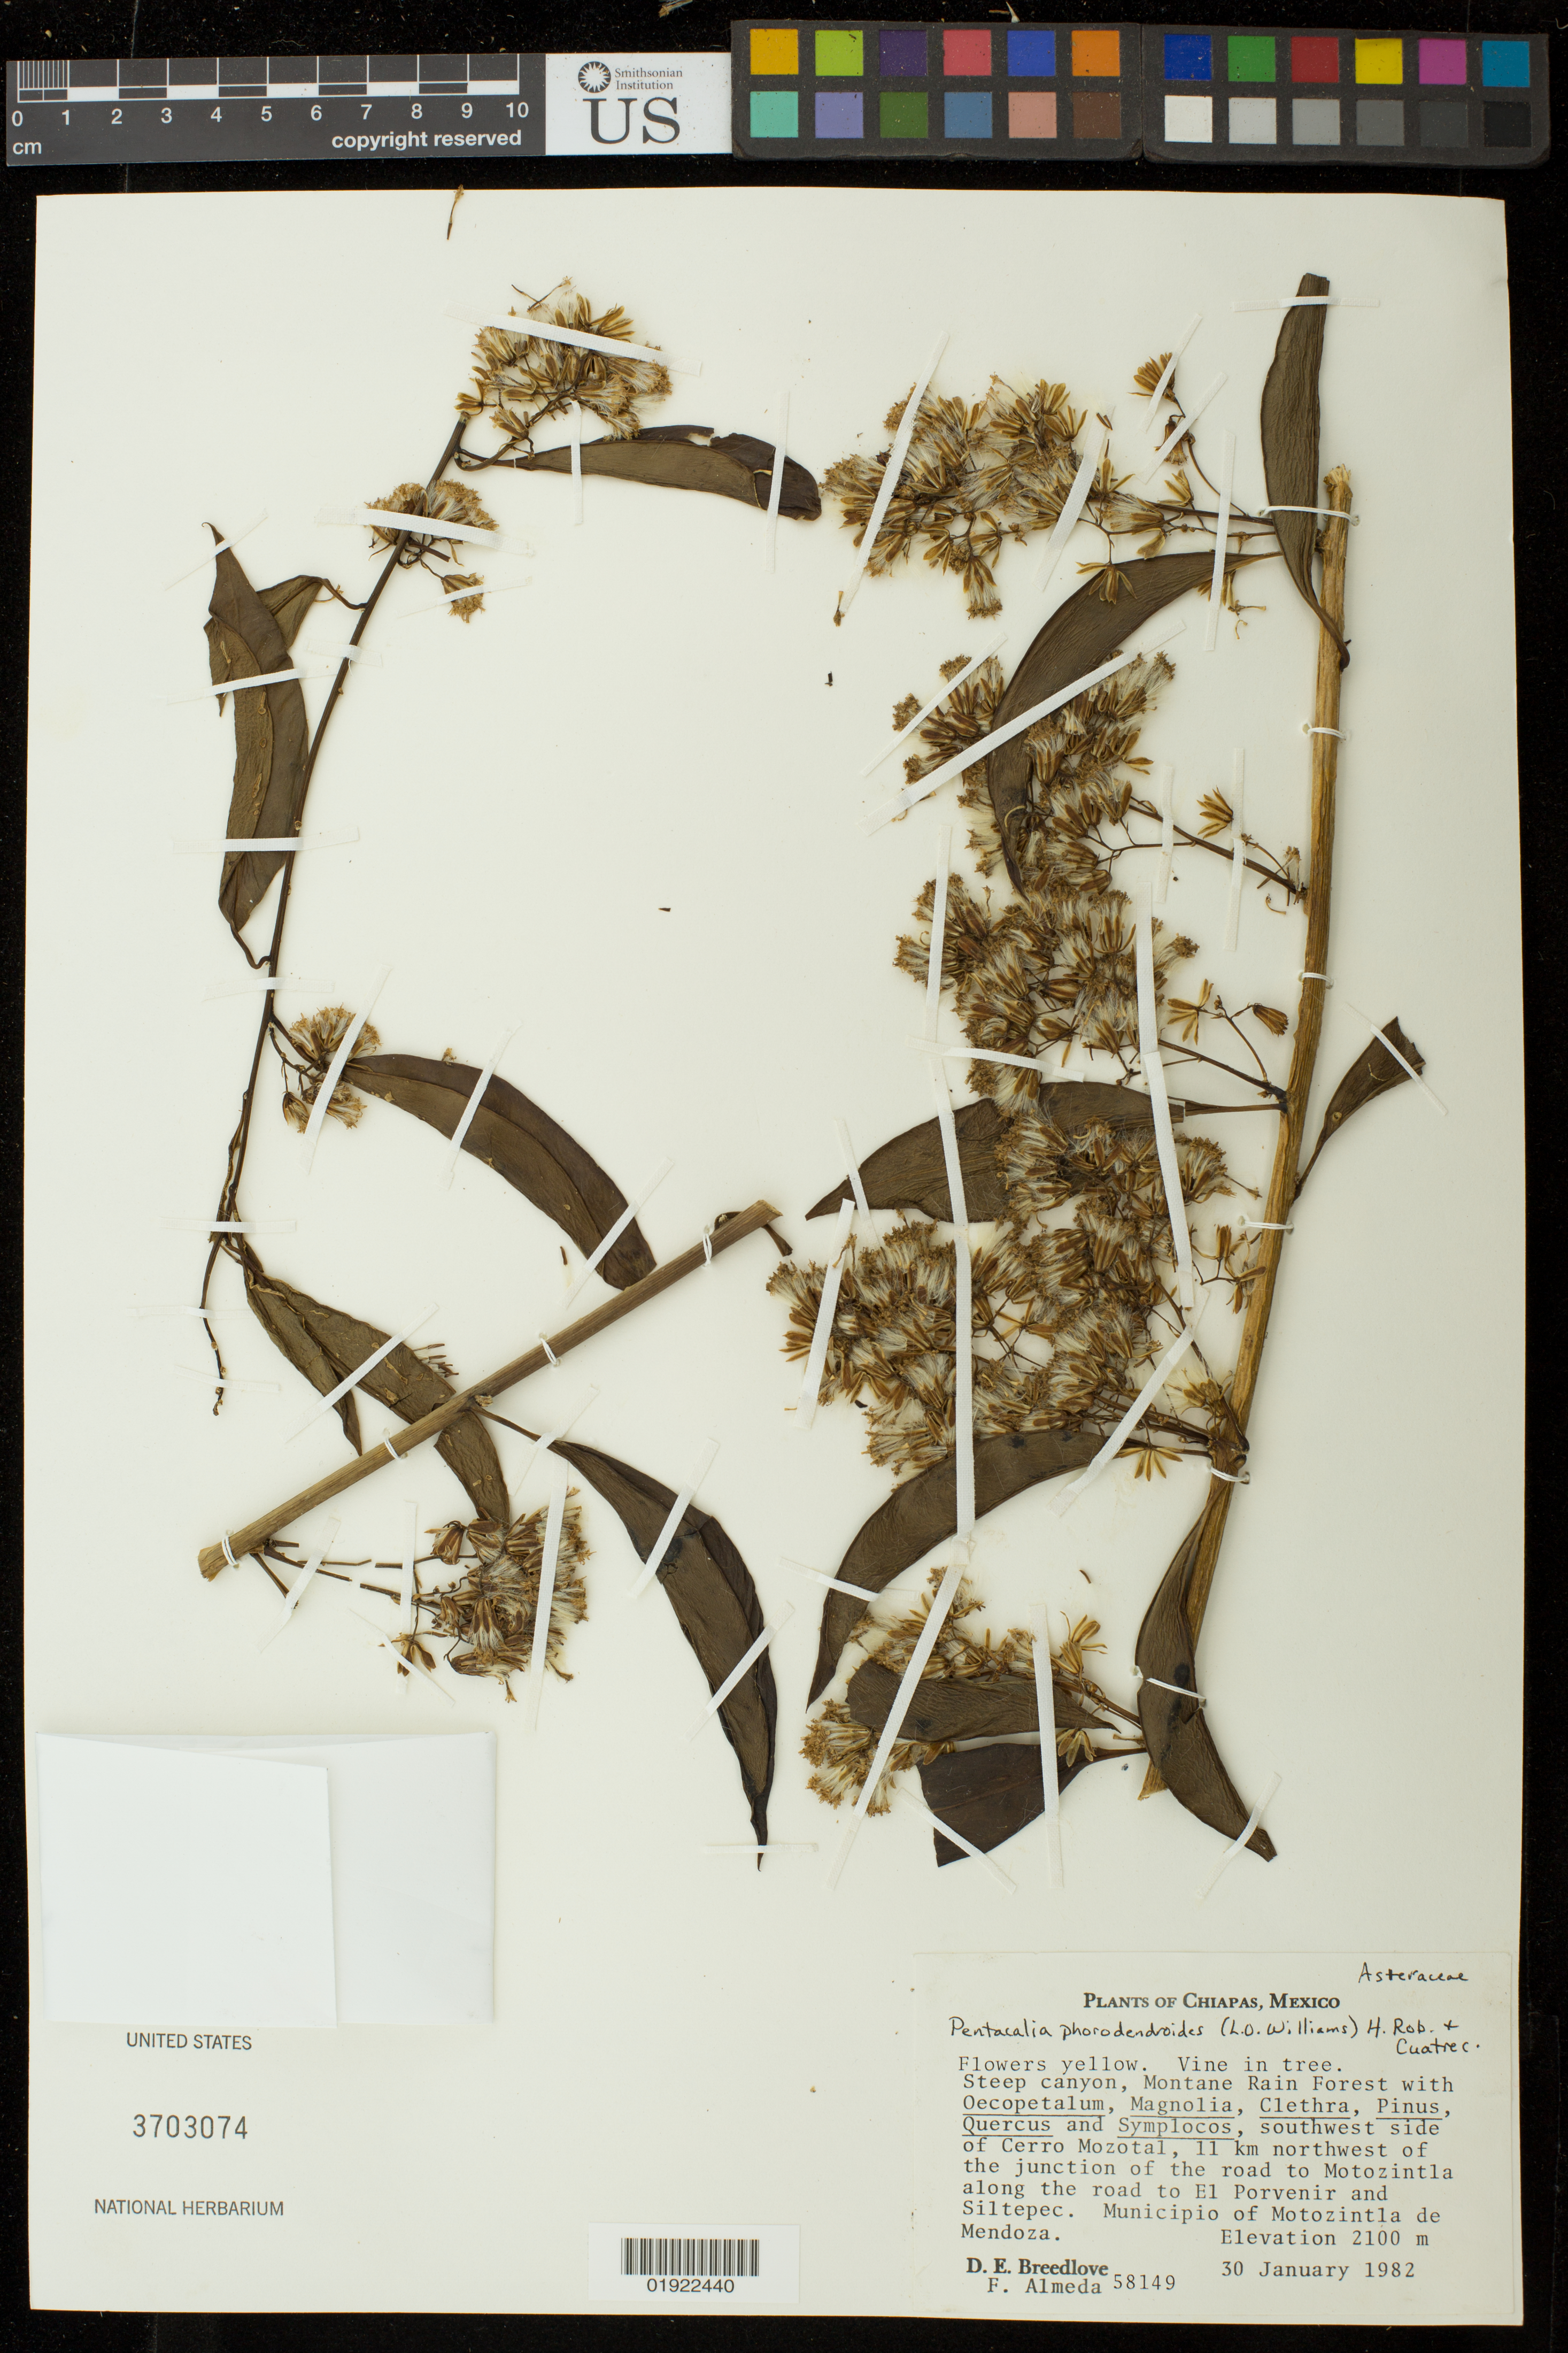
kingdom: Plantae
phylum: Tracheophyta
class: Magnoliopsida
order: Asterales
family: Asteraceae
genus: Pentacalia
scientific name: Pentacalia phorodendroides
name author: (L.O. Williams) H. Rob. & Cuatrec.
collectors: D. E. Breedlove & F. Almeda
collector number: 58149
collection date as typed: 30 January 1982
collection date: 1982-01-30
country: Mexico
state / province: Chiapas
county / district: Motozintla de Mendoza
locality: southwest side of Cerro Mozotal, 11 km northwest of the junction of the road to Motozintla along the road to El Porvenir and Siltepec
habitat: steep canyon, montane rain forest with Oecopetalum, Magnolia, Clethra, Pinus, Quercus and Symplocos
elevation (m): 2100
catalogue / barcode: US 3703074